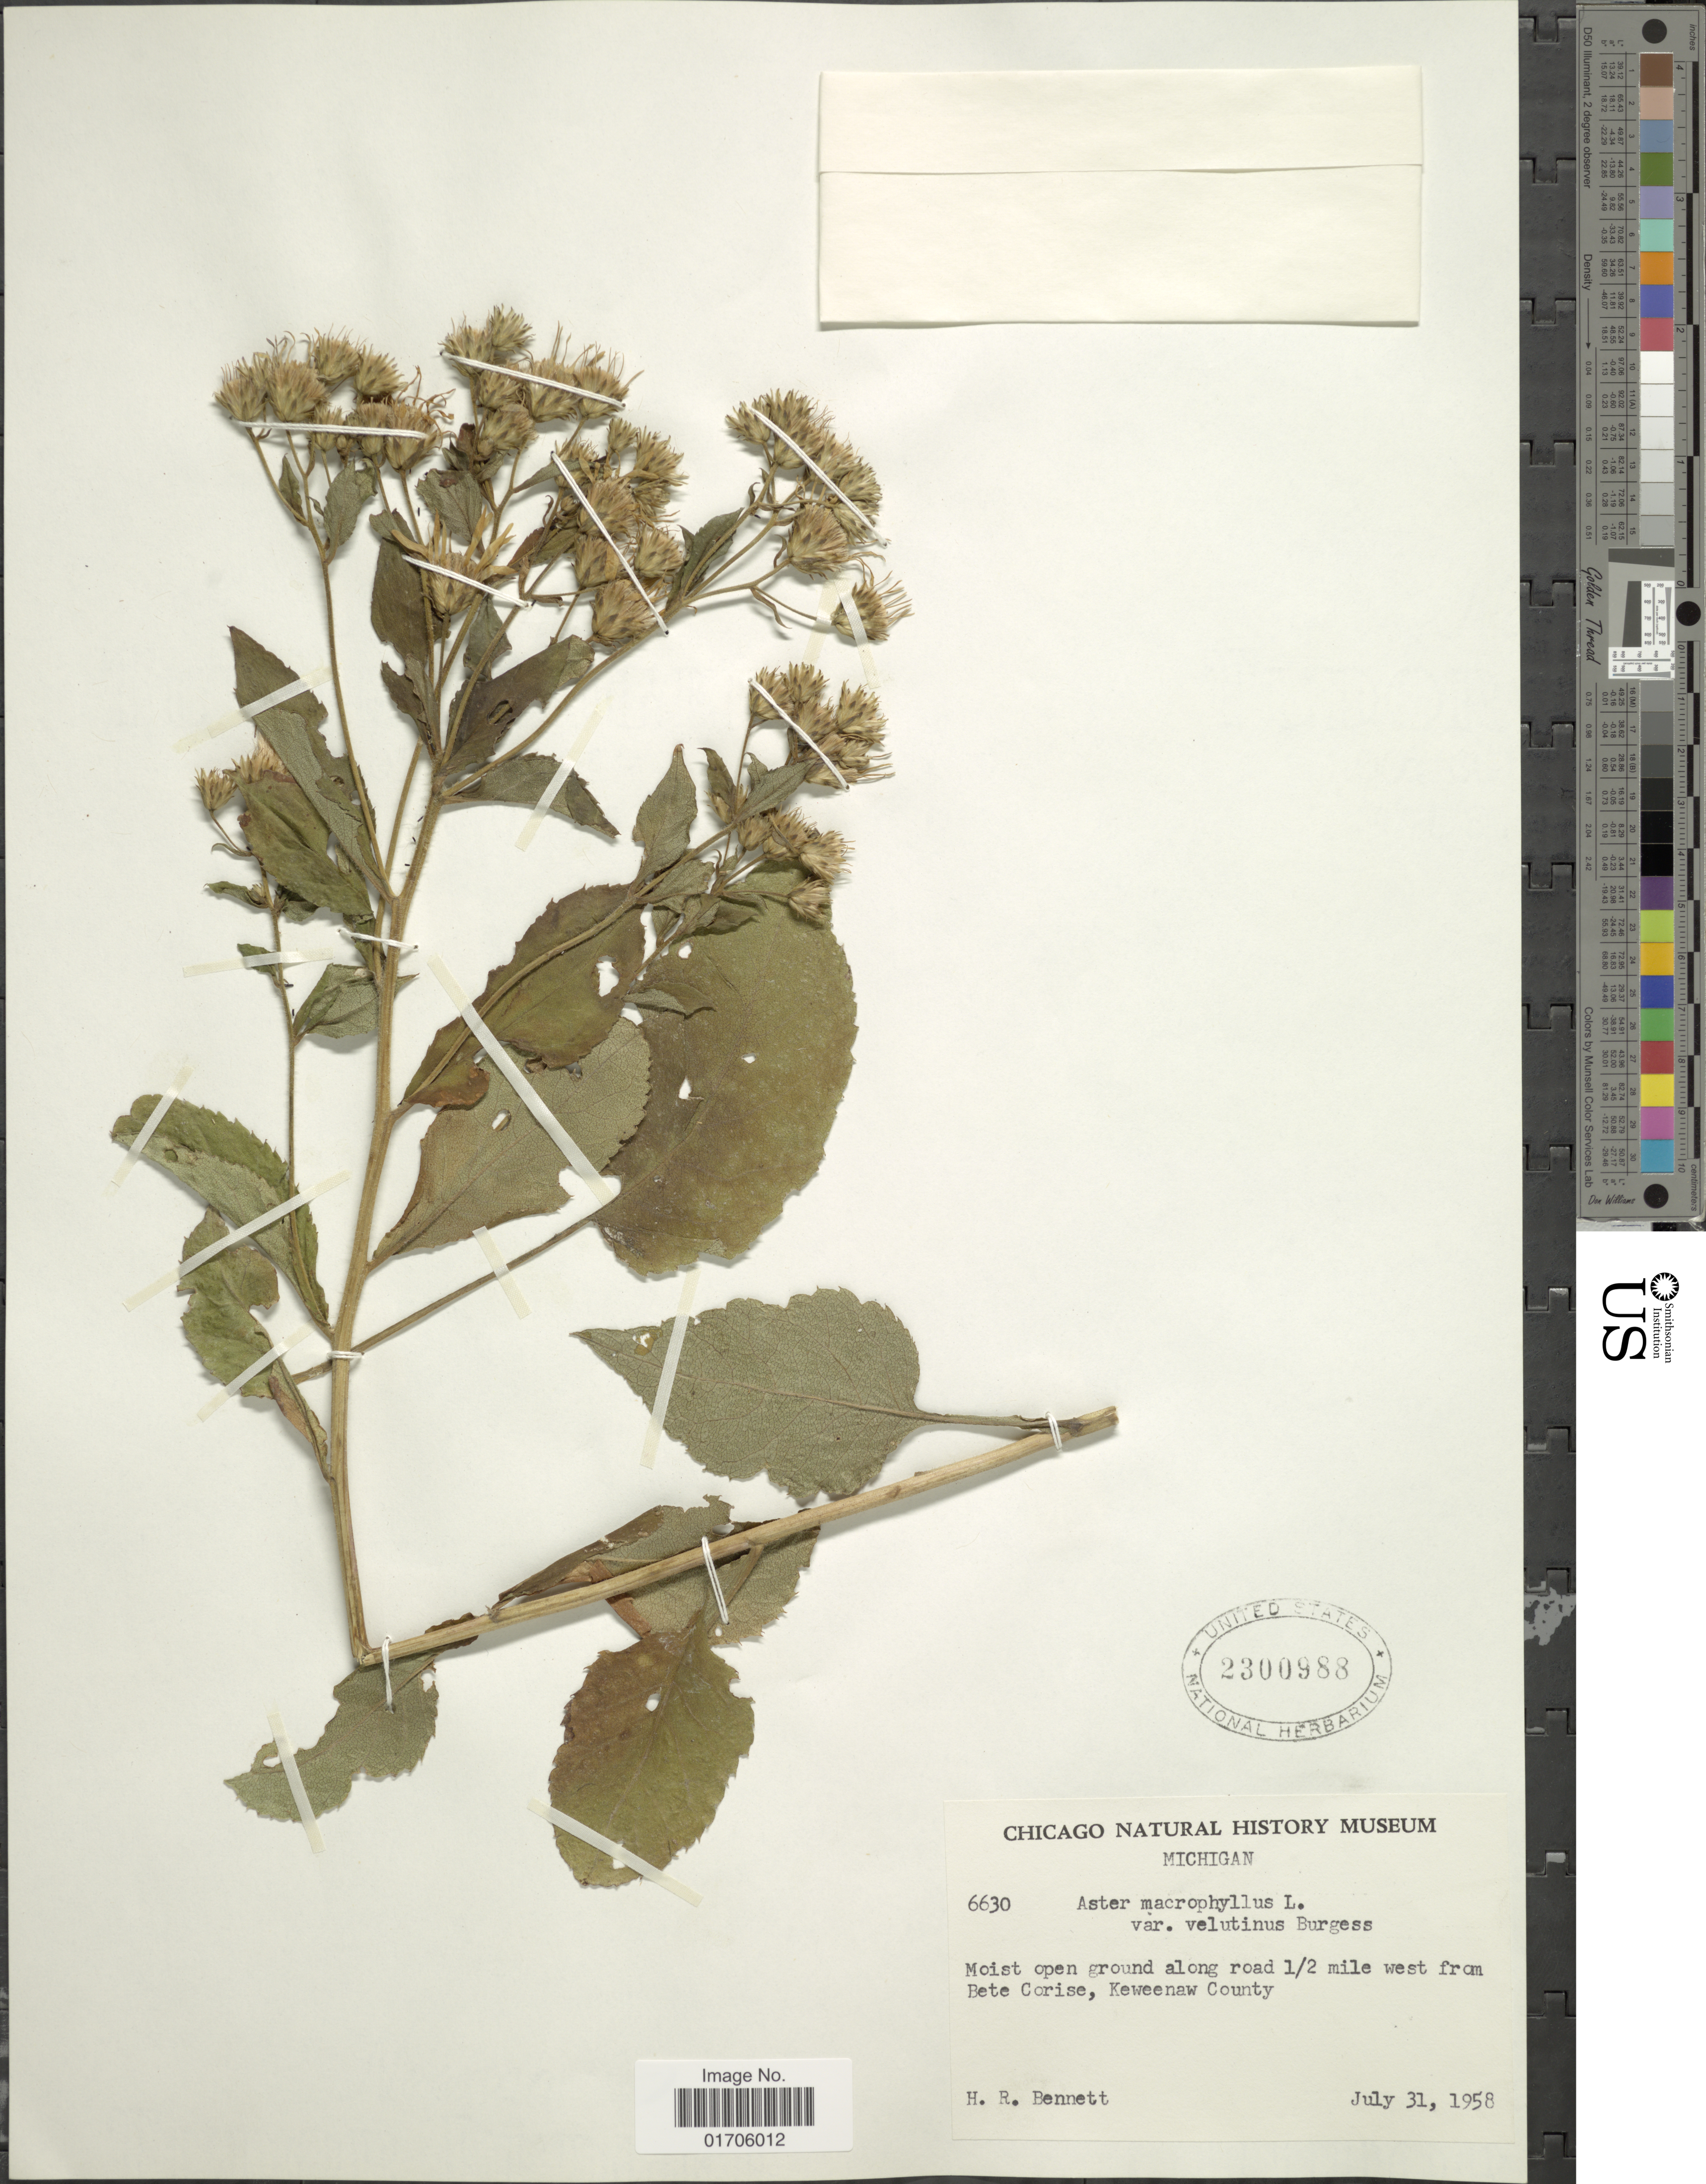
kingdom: Plantae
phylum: Tracheophyta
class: Magnoliopsida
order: Asterales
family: Asteraceae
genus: Eurybia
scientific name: Eurybia sp.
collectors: H. R. Bennett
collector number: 6630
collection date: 1958-07-31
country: United States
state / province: Michigan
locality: Michigan. Moist open ground along road 1/2 mile west from Bete Corise, Keweenaw County.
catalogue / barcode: US 2300988